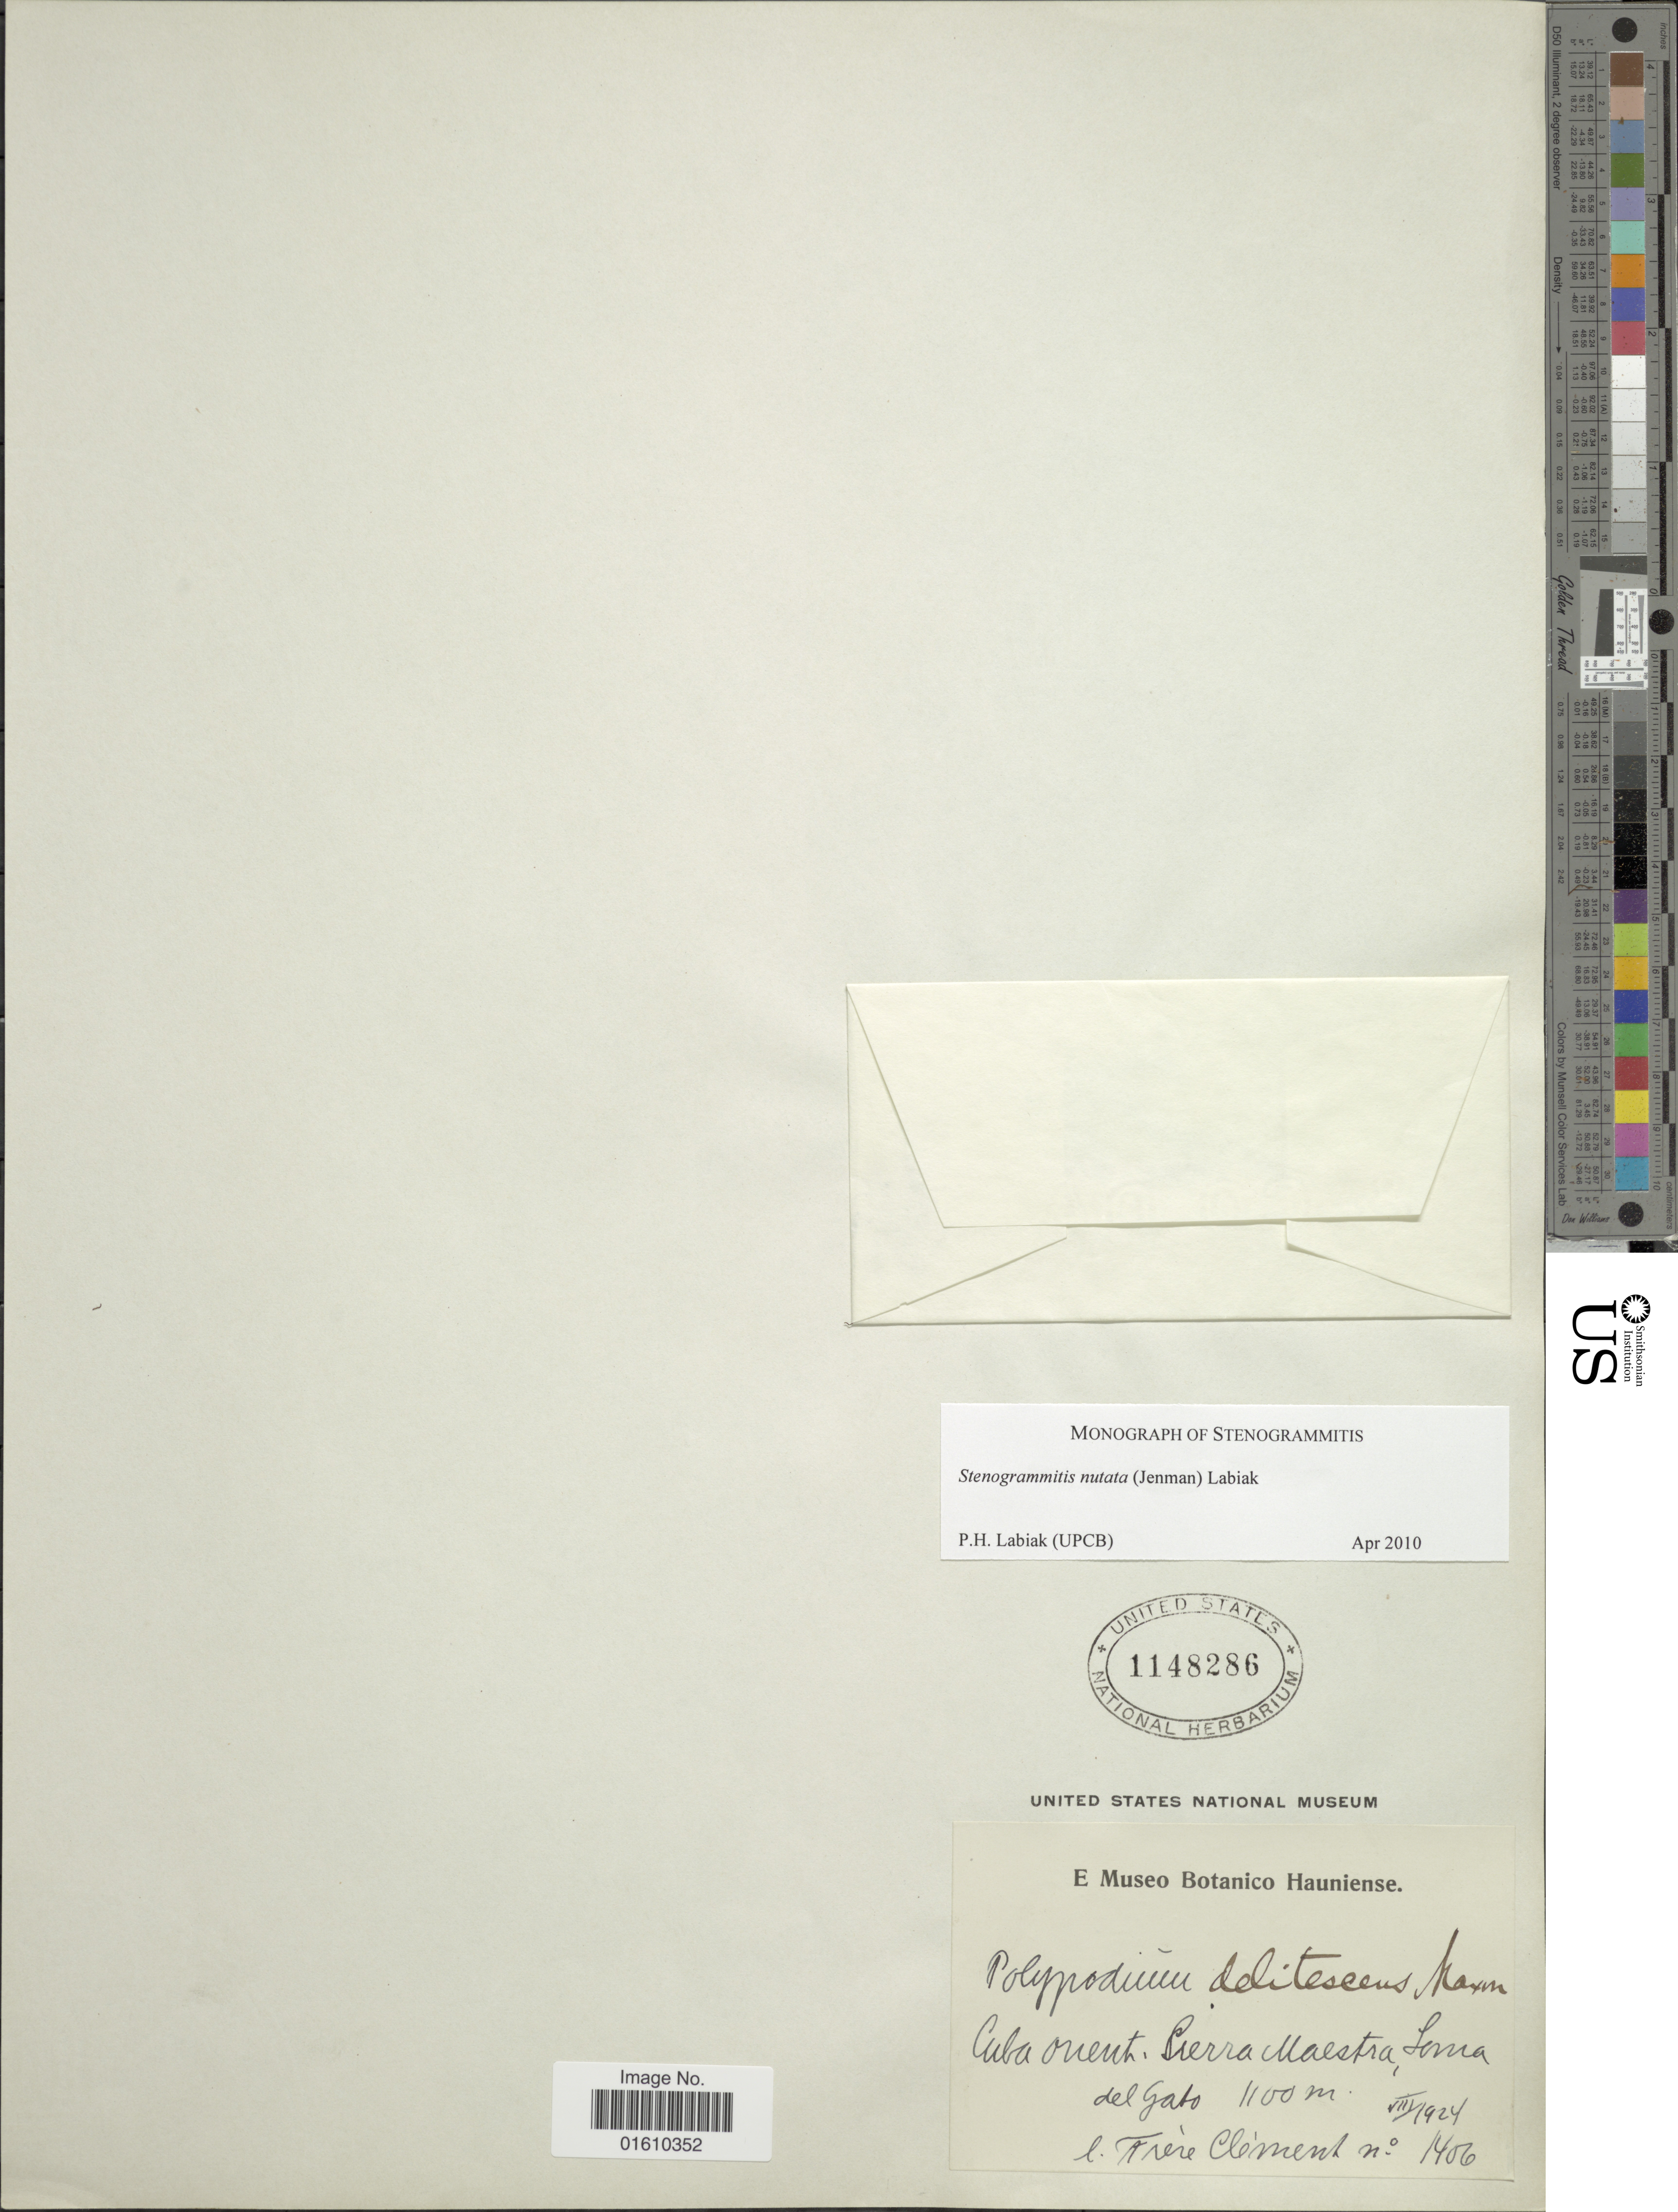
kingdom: Plantae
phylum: Tracheophyta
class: Polypodiopsida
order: Polypodiales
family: Polypodiaceae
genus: Stenogrammitis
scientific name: Stenogrammitis nutata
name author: (Jenman) Labiak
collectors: B. Clement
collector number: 1406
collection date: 1924-08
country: Cuba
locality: Cuba orient., Sierra Maestra, Loma del Gato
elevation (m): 1100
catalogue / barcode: US 1148286